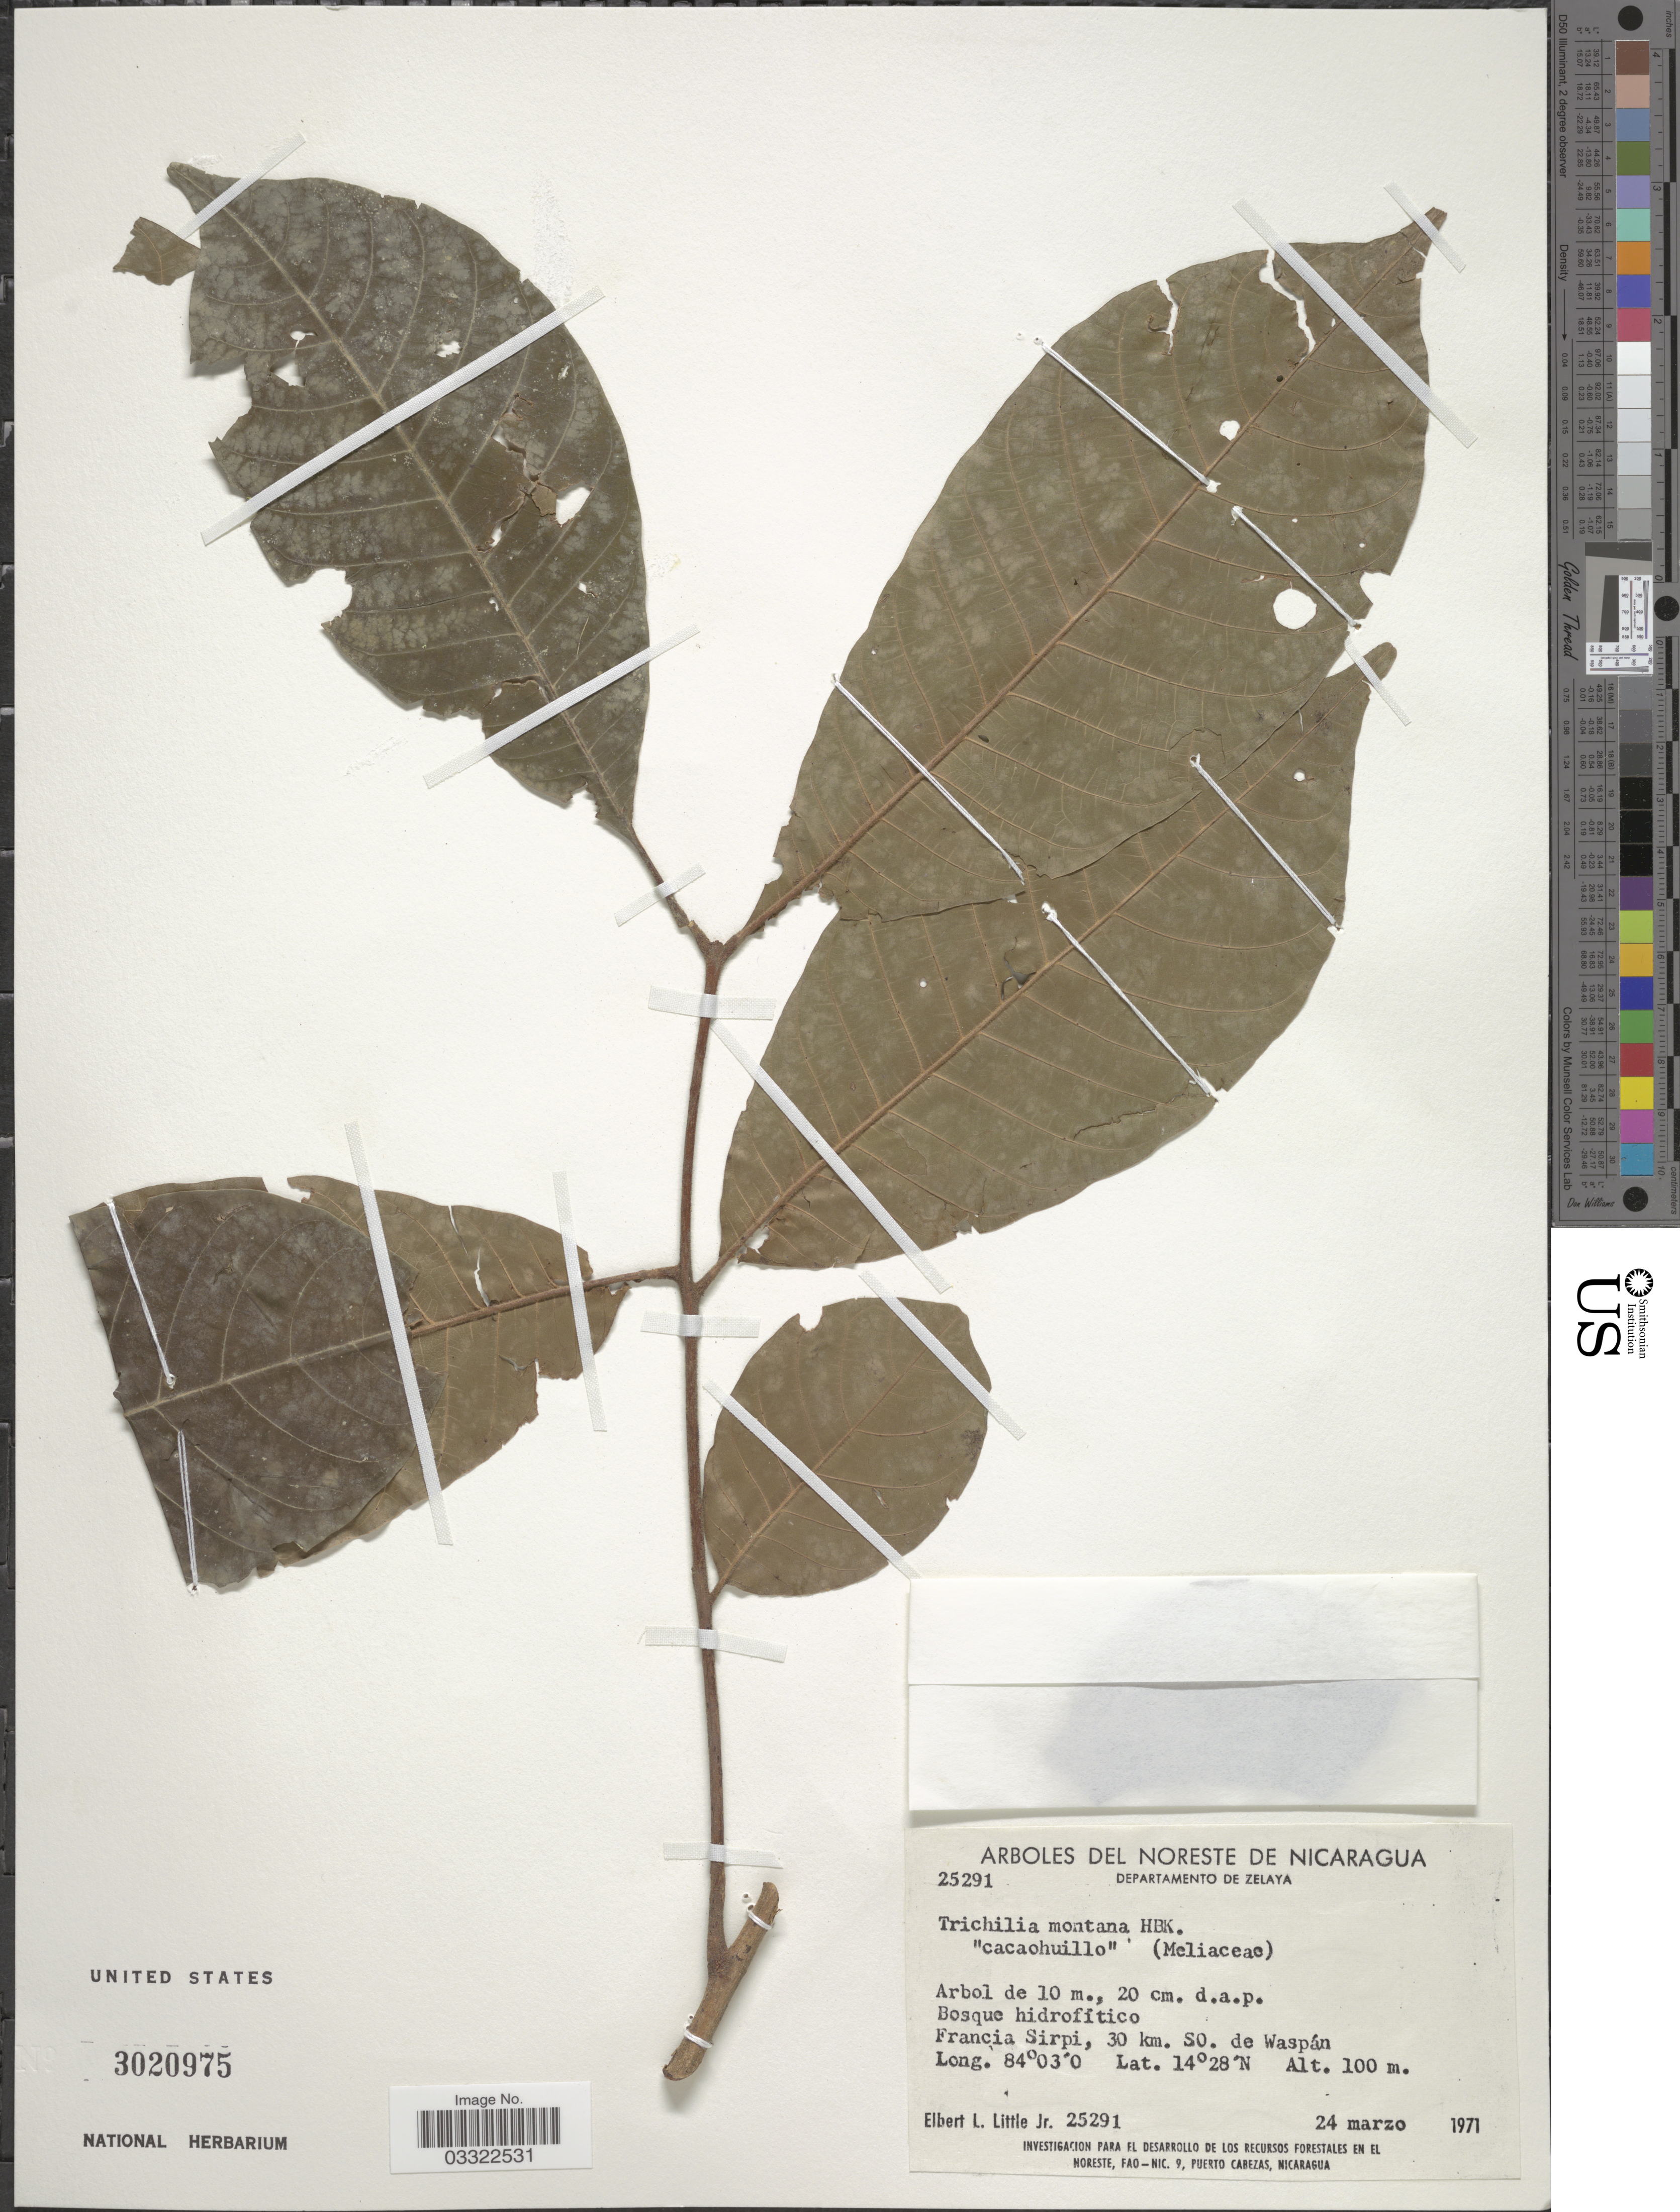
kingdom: Plantae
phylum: Tracheophyta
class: Magnoliopsida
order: Sapindales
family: Meliaceae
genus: Trichilia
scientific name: Trichilia montana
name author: Kunth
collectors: E. L. Little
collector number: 25291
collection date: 1971-03-24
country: Nicaragua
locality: Noreste de Nicaragua. Departamento de Zelaya. Francia Sirpi, 30 km. SO. de Waspán.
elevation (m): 100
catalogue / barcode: US 3020975